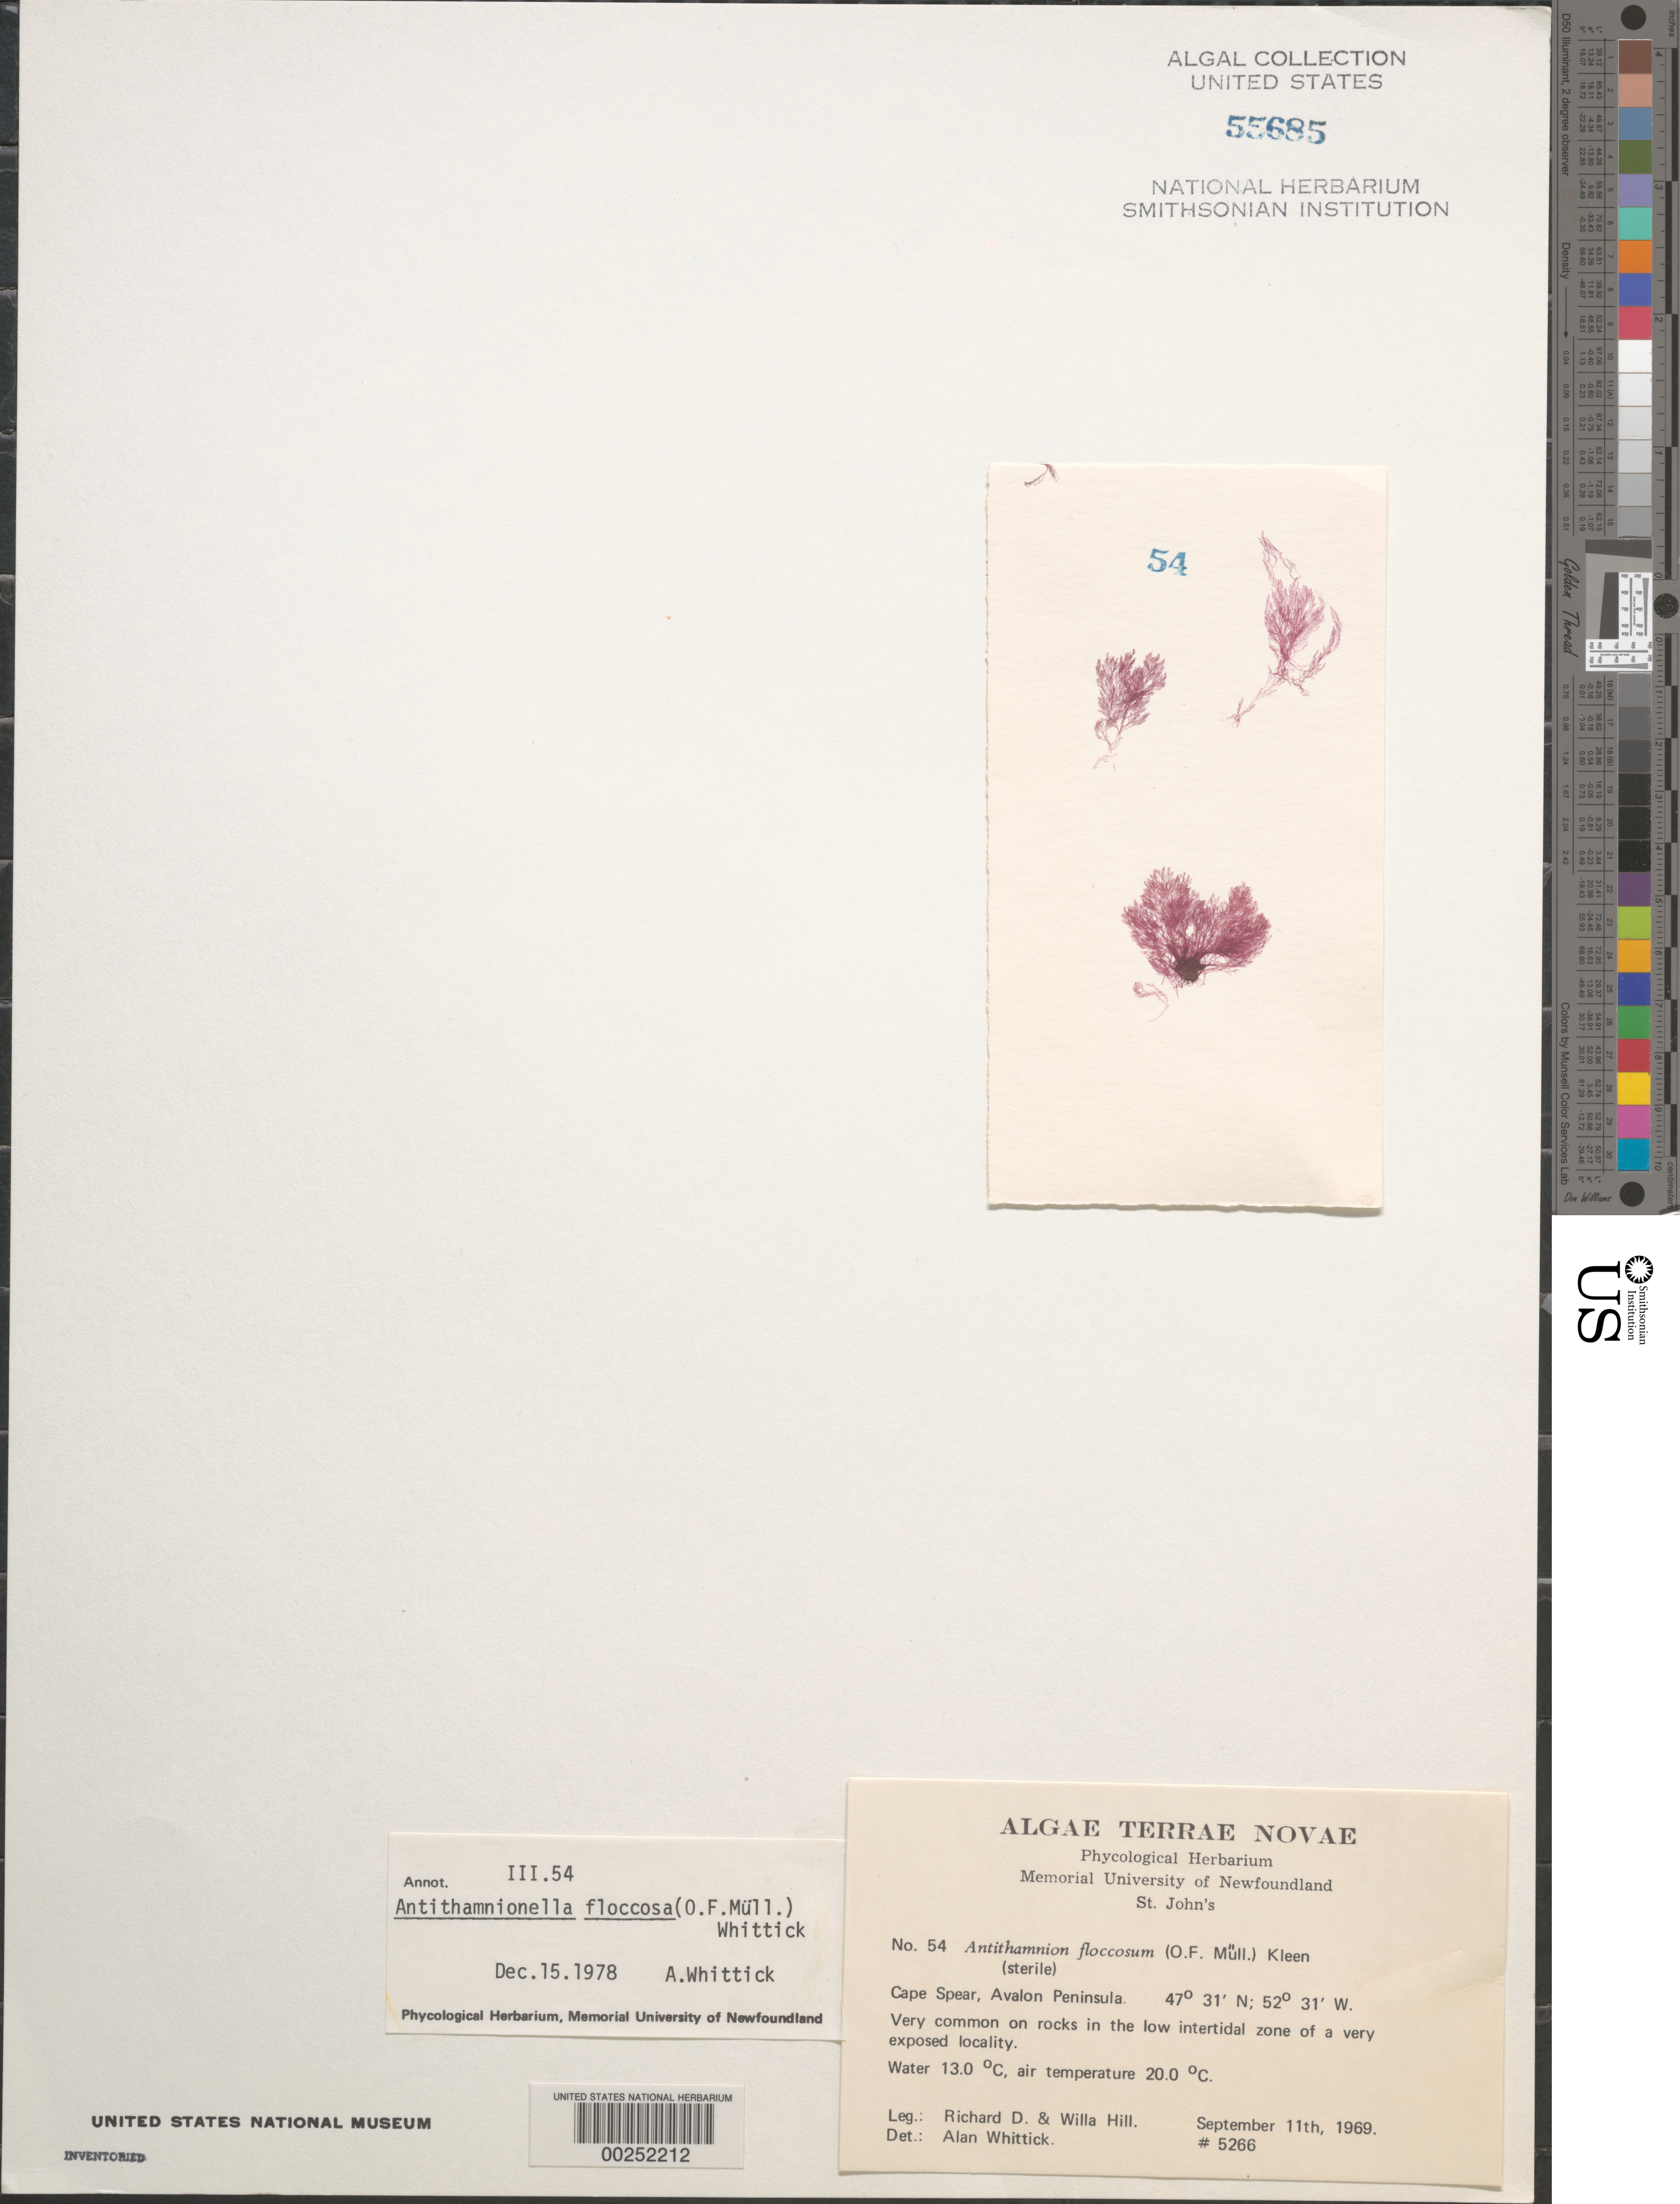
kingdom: Plantae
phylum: Rhodophyta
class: Florideophyceae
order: Ceramiales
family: Ceramiaceae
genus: Antithamnionella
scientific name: Antithamnionella floccosa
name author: (O.F. Muell.) Whittick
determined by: Whittick, A.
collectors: R. D. Hill & W. Hill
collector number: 5266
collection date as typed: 11 Sep 1969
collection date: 1969-09-11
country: Canada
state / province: Newfoundland and Labrador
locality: Cape Spear, Avalon Peninsula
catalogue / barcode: US 55685